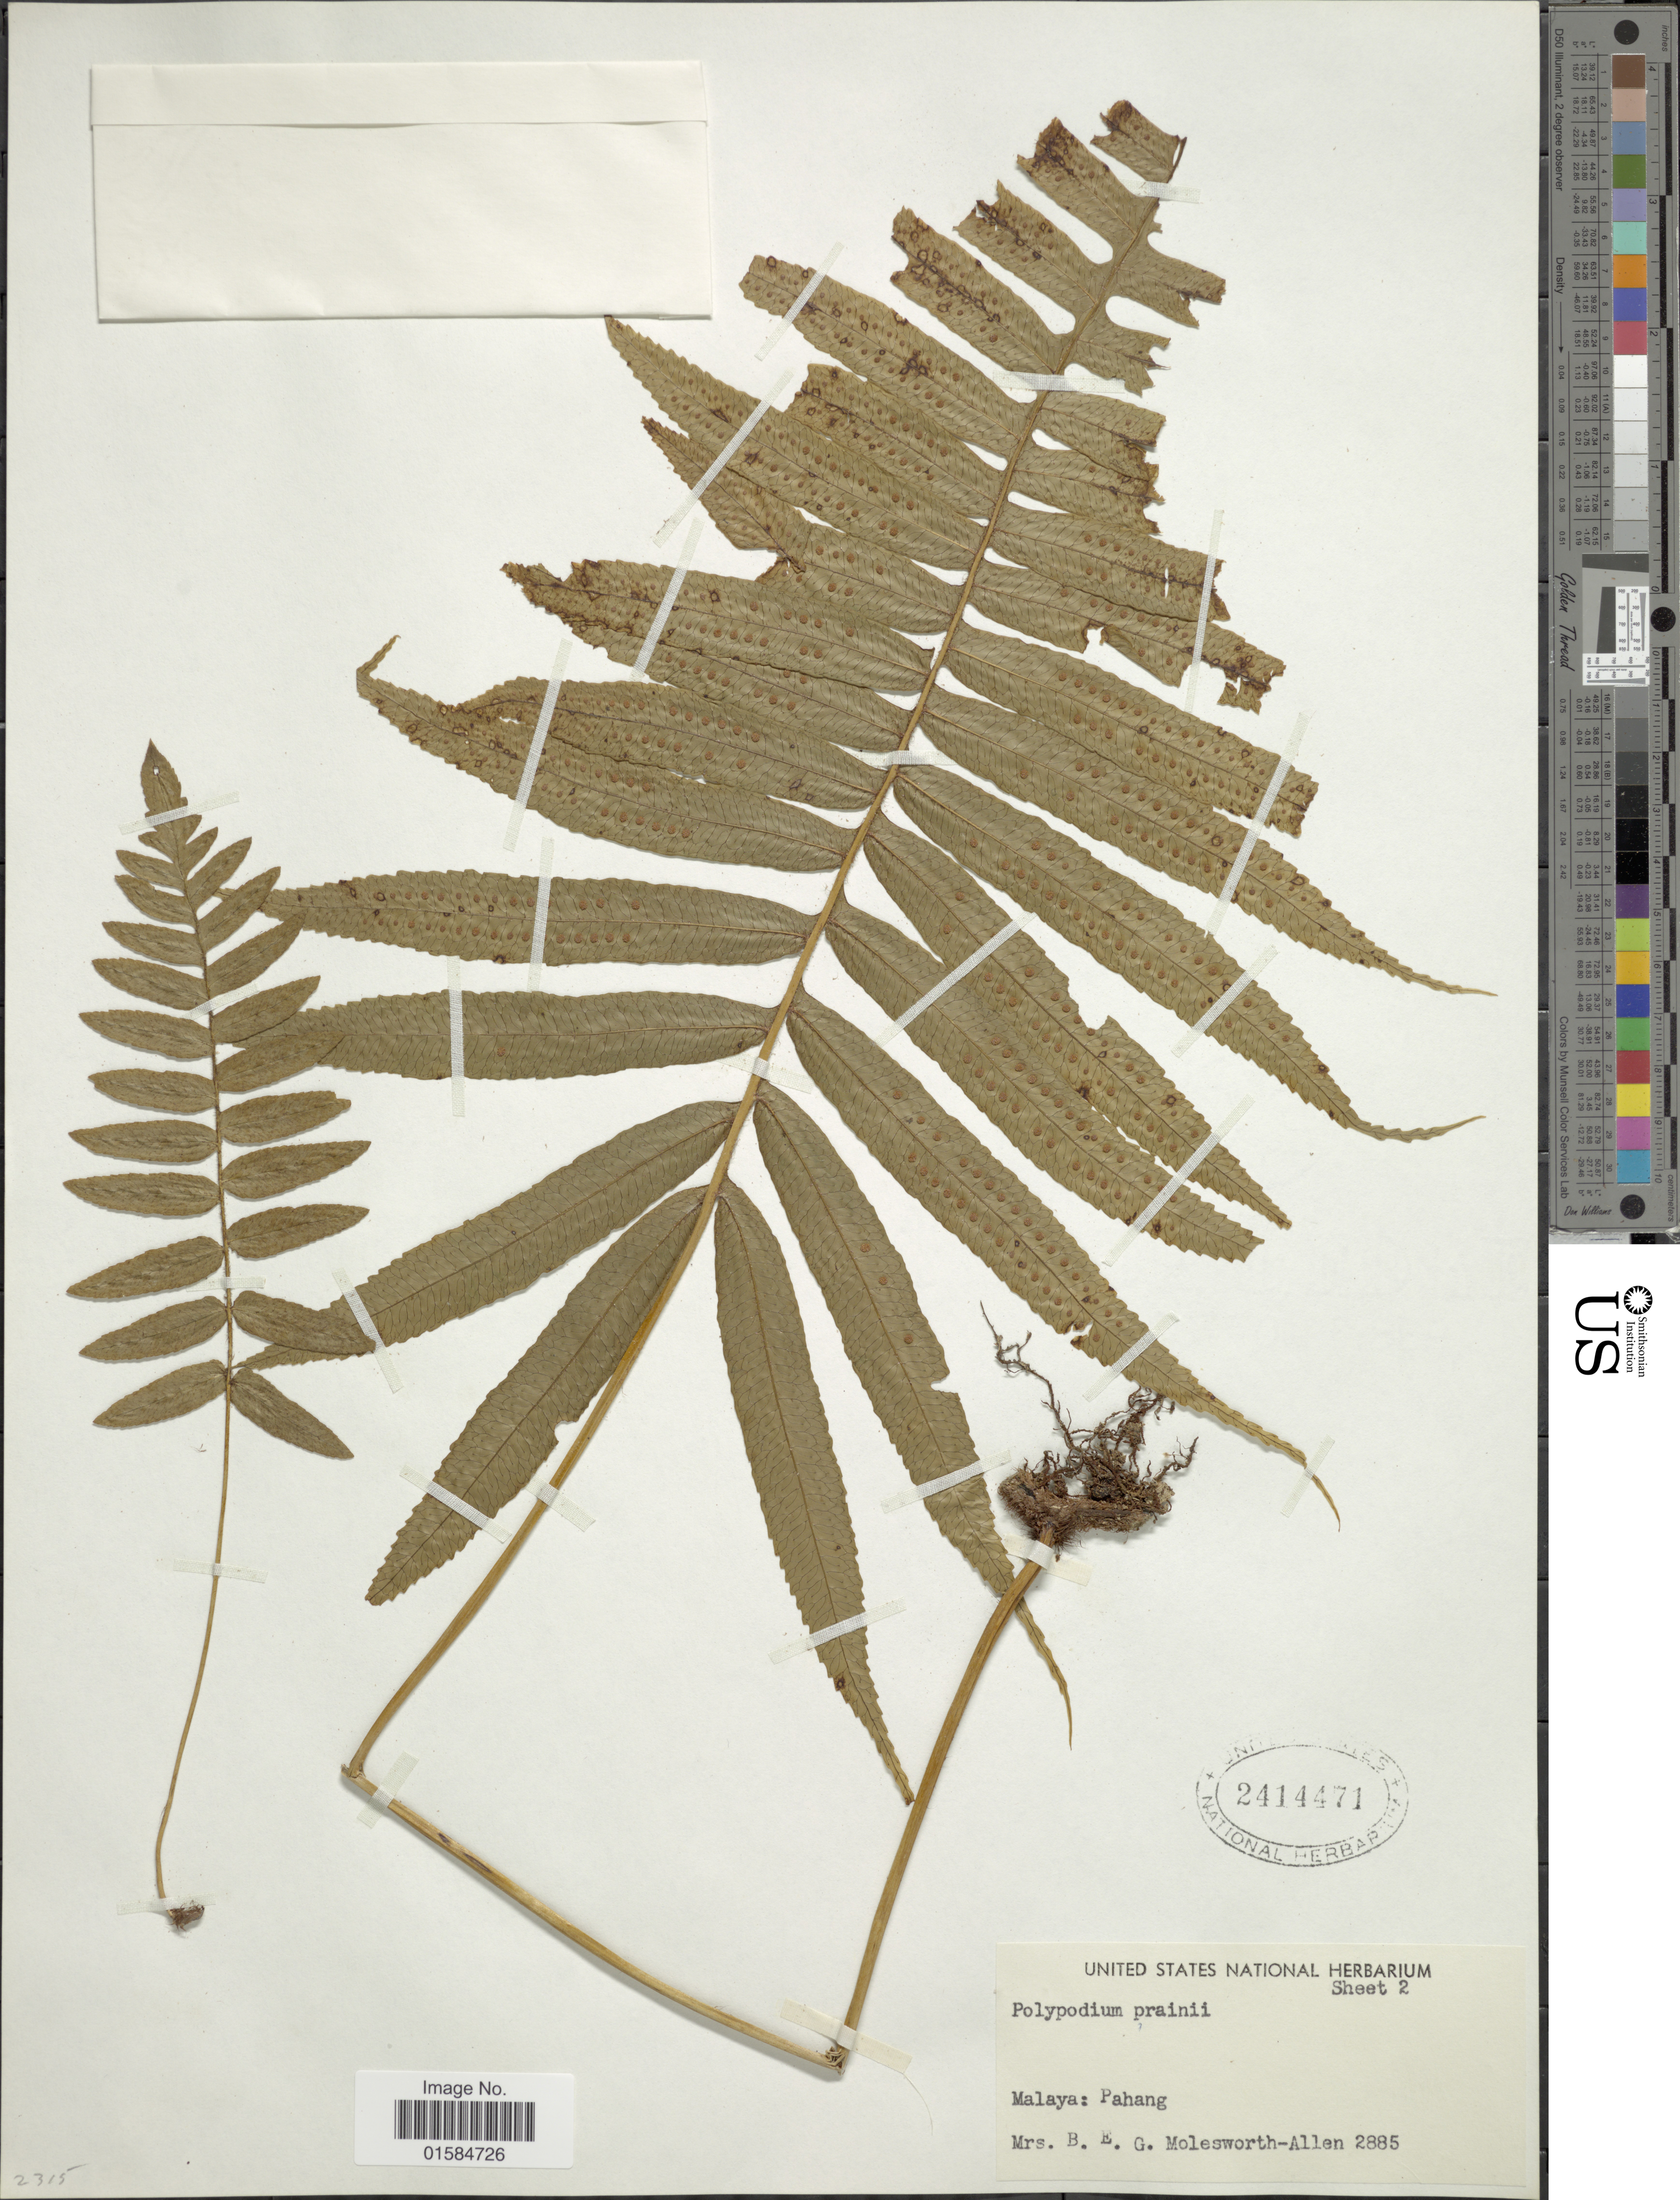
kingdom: Plantae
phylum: Tracheophyta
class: Polypodiopsida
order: Polypodiales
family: Polypodiaceae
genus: Goniophlebium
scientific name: Goniophlebium prainii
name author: Bedd.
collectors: Mrs. B. E. G. Molesworth-Allen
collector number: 2885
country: Malaysia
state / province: Pahang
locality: Malaya: Pahang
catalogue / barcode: US 2414471